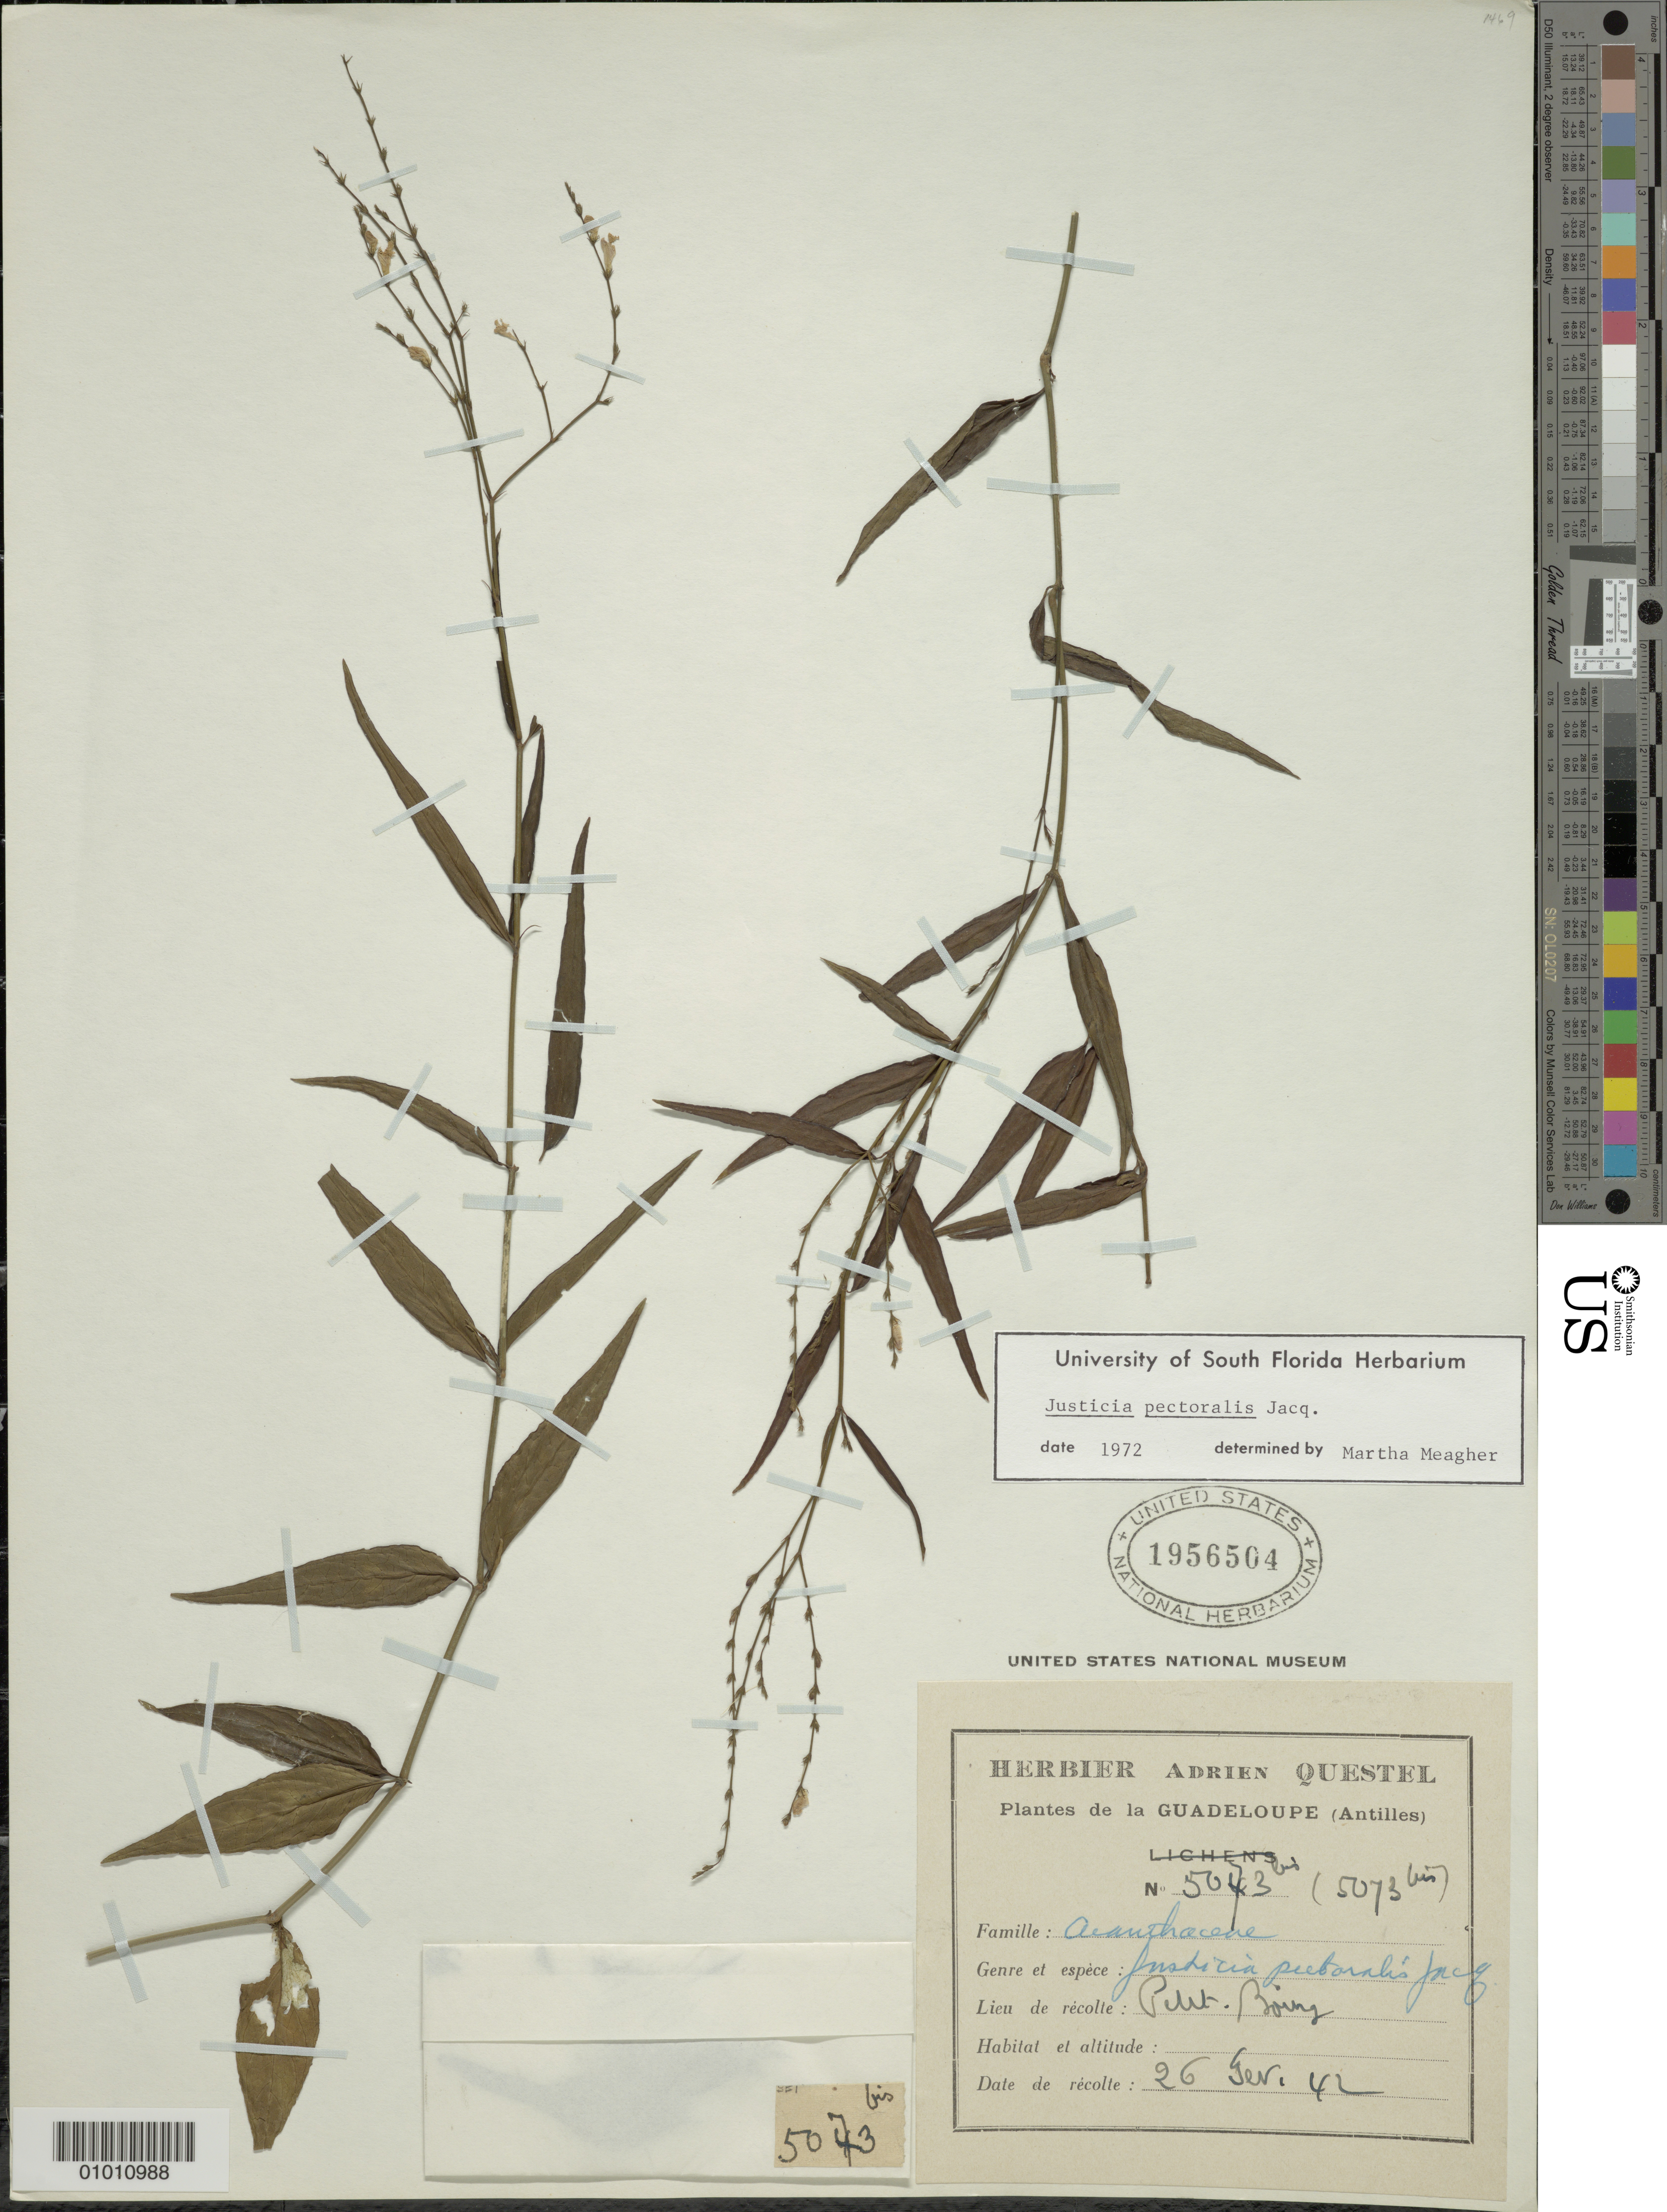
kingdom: Plantae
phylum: Tracheophyta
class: Magnoliopsida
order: Lamiales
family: Acanthaceae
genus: Justicia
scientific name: Justicia pectoralis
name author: Jacq.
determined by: Meagher, M.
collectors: A. Questel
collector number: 5073 b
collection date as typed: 26 Feb 1942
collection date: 1942-02-26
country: Guadeloupe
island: Basse Terre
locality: Petit Bourg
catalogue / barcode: US 1956504